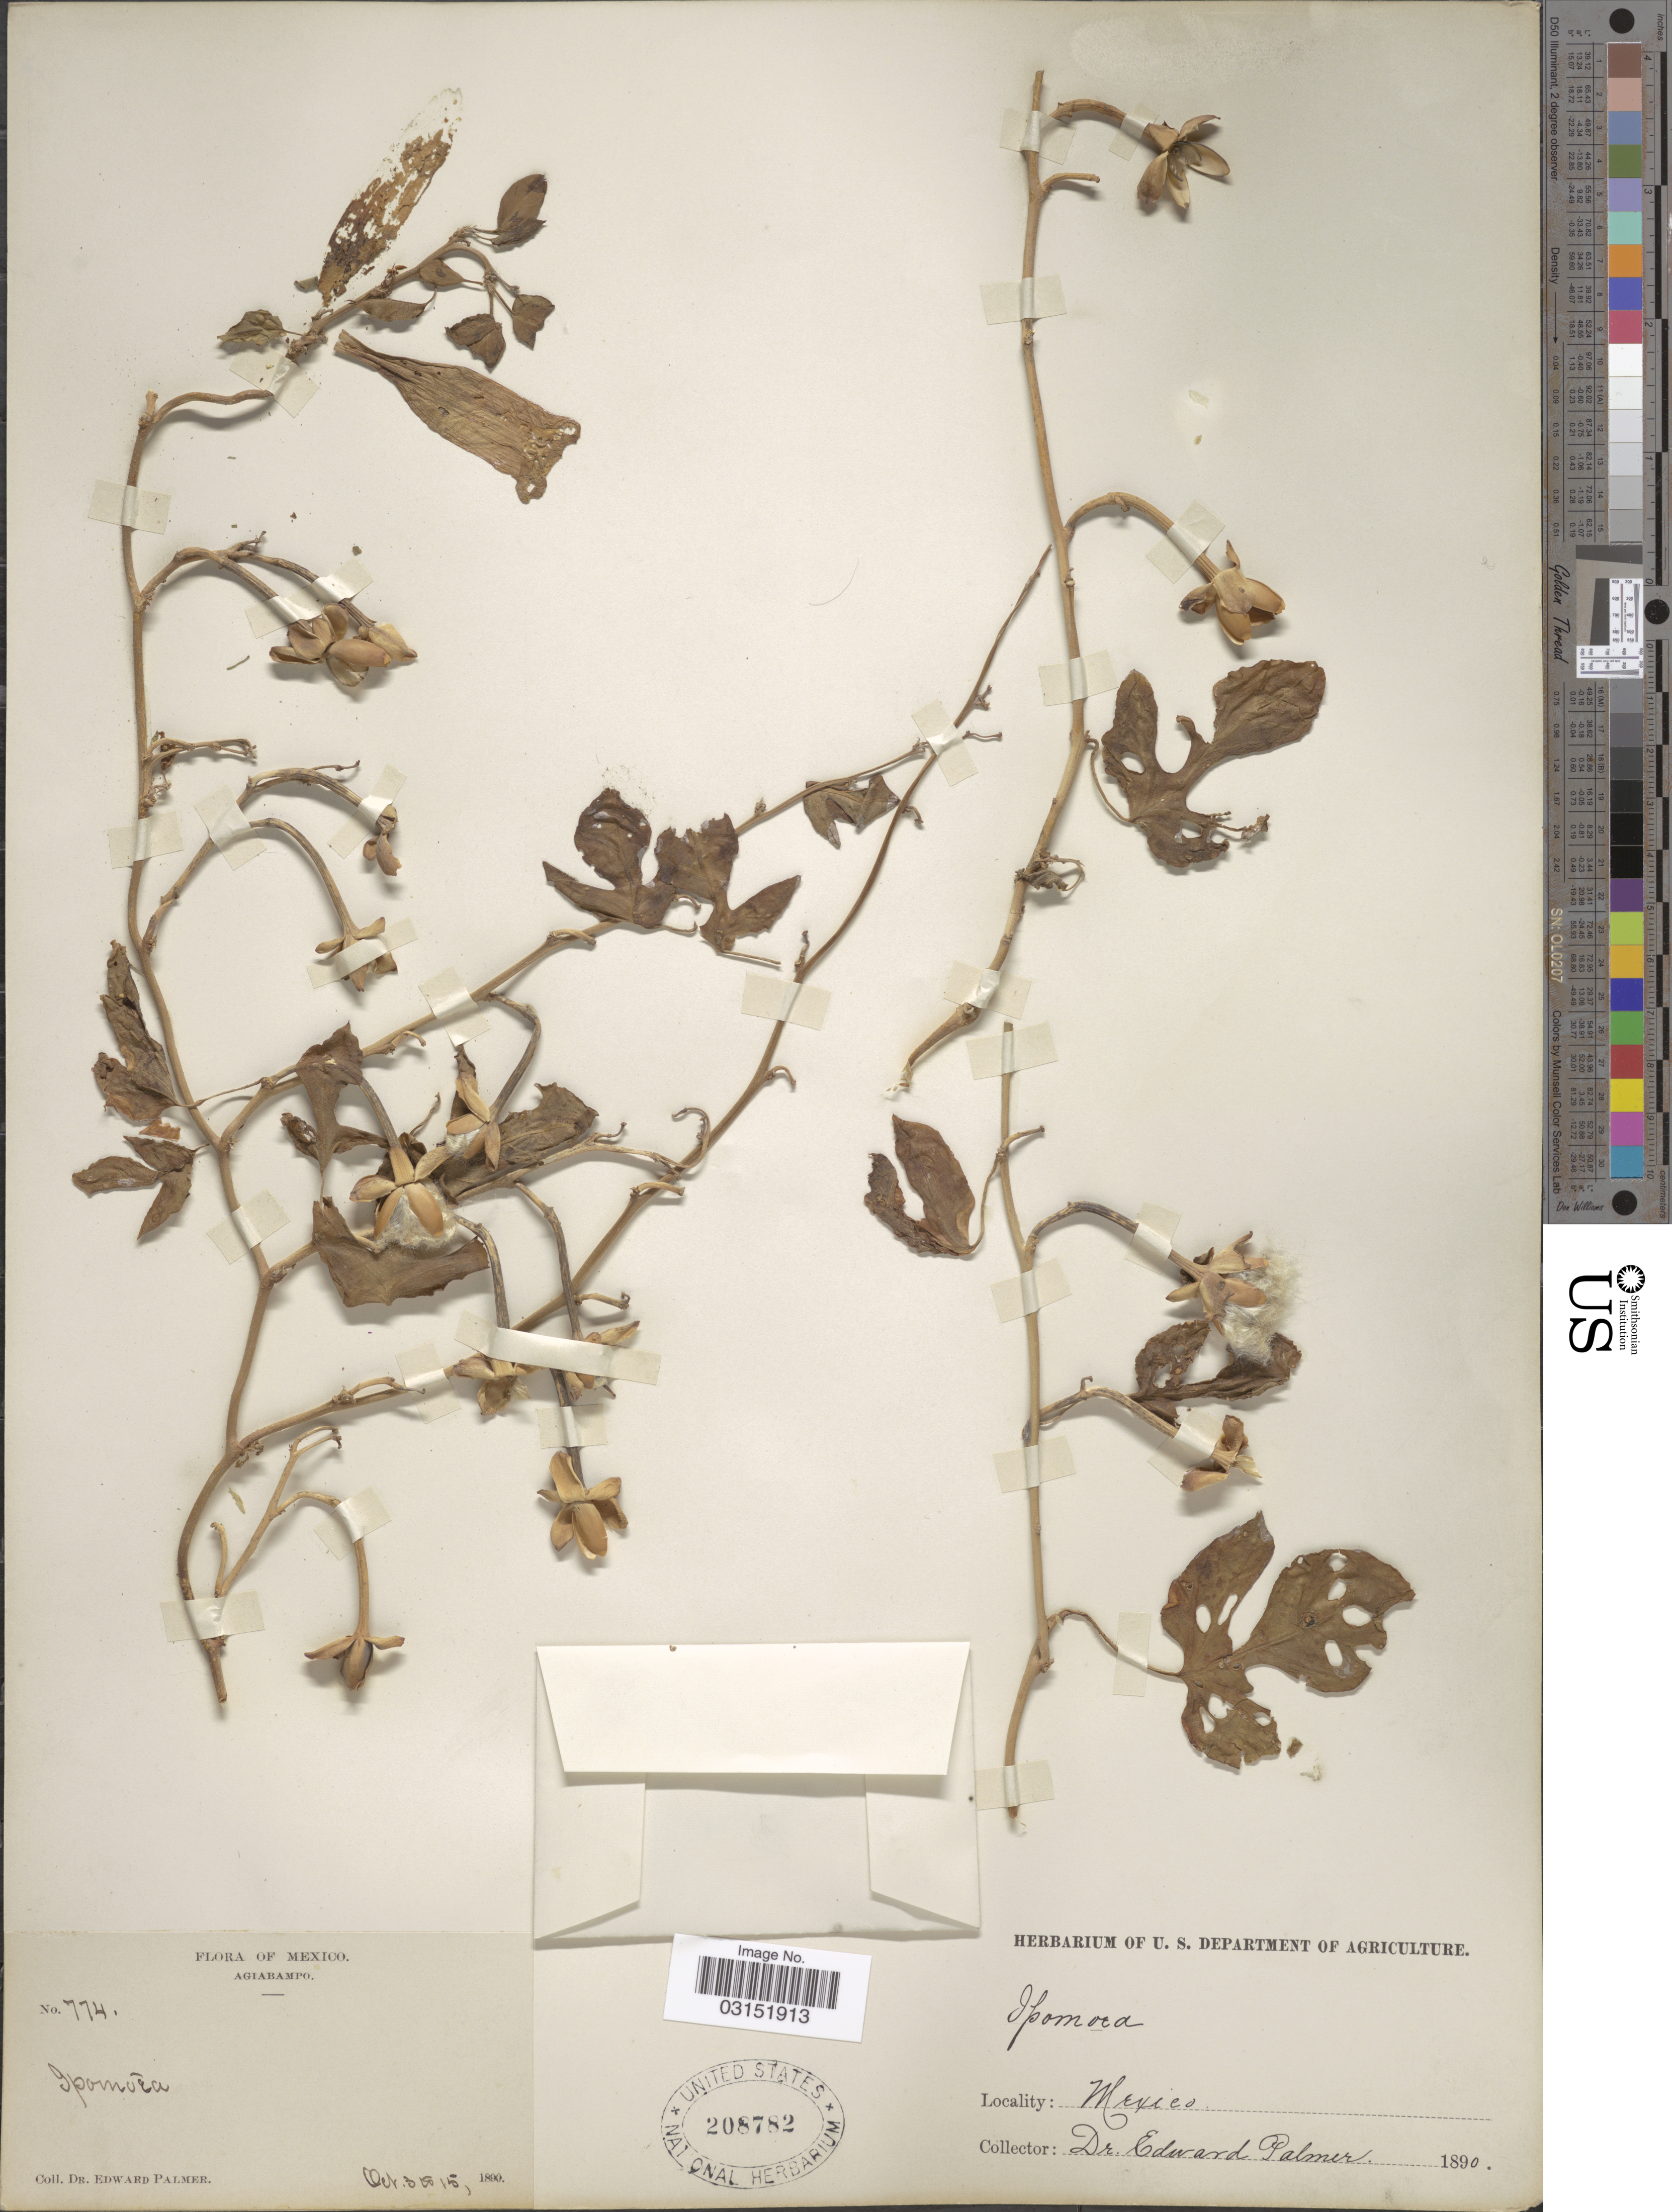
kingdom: Plantae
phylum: Tracheophyta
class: Magnoliopsida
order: Solanales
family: Convolvulaceae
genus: Ipomoea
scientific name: Ipomoea sp.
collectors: E. Palmer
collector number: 774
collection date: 1890-10-03/1890-10-15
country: Mexico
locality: Agiabampo.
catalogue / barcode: US 208782